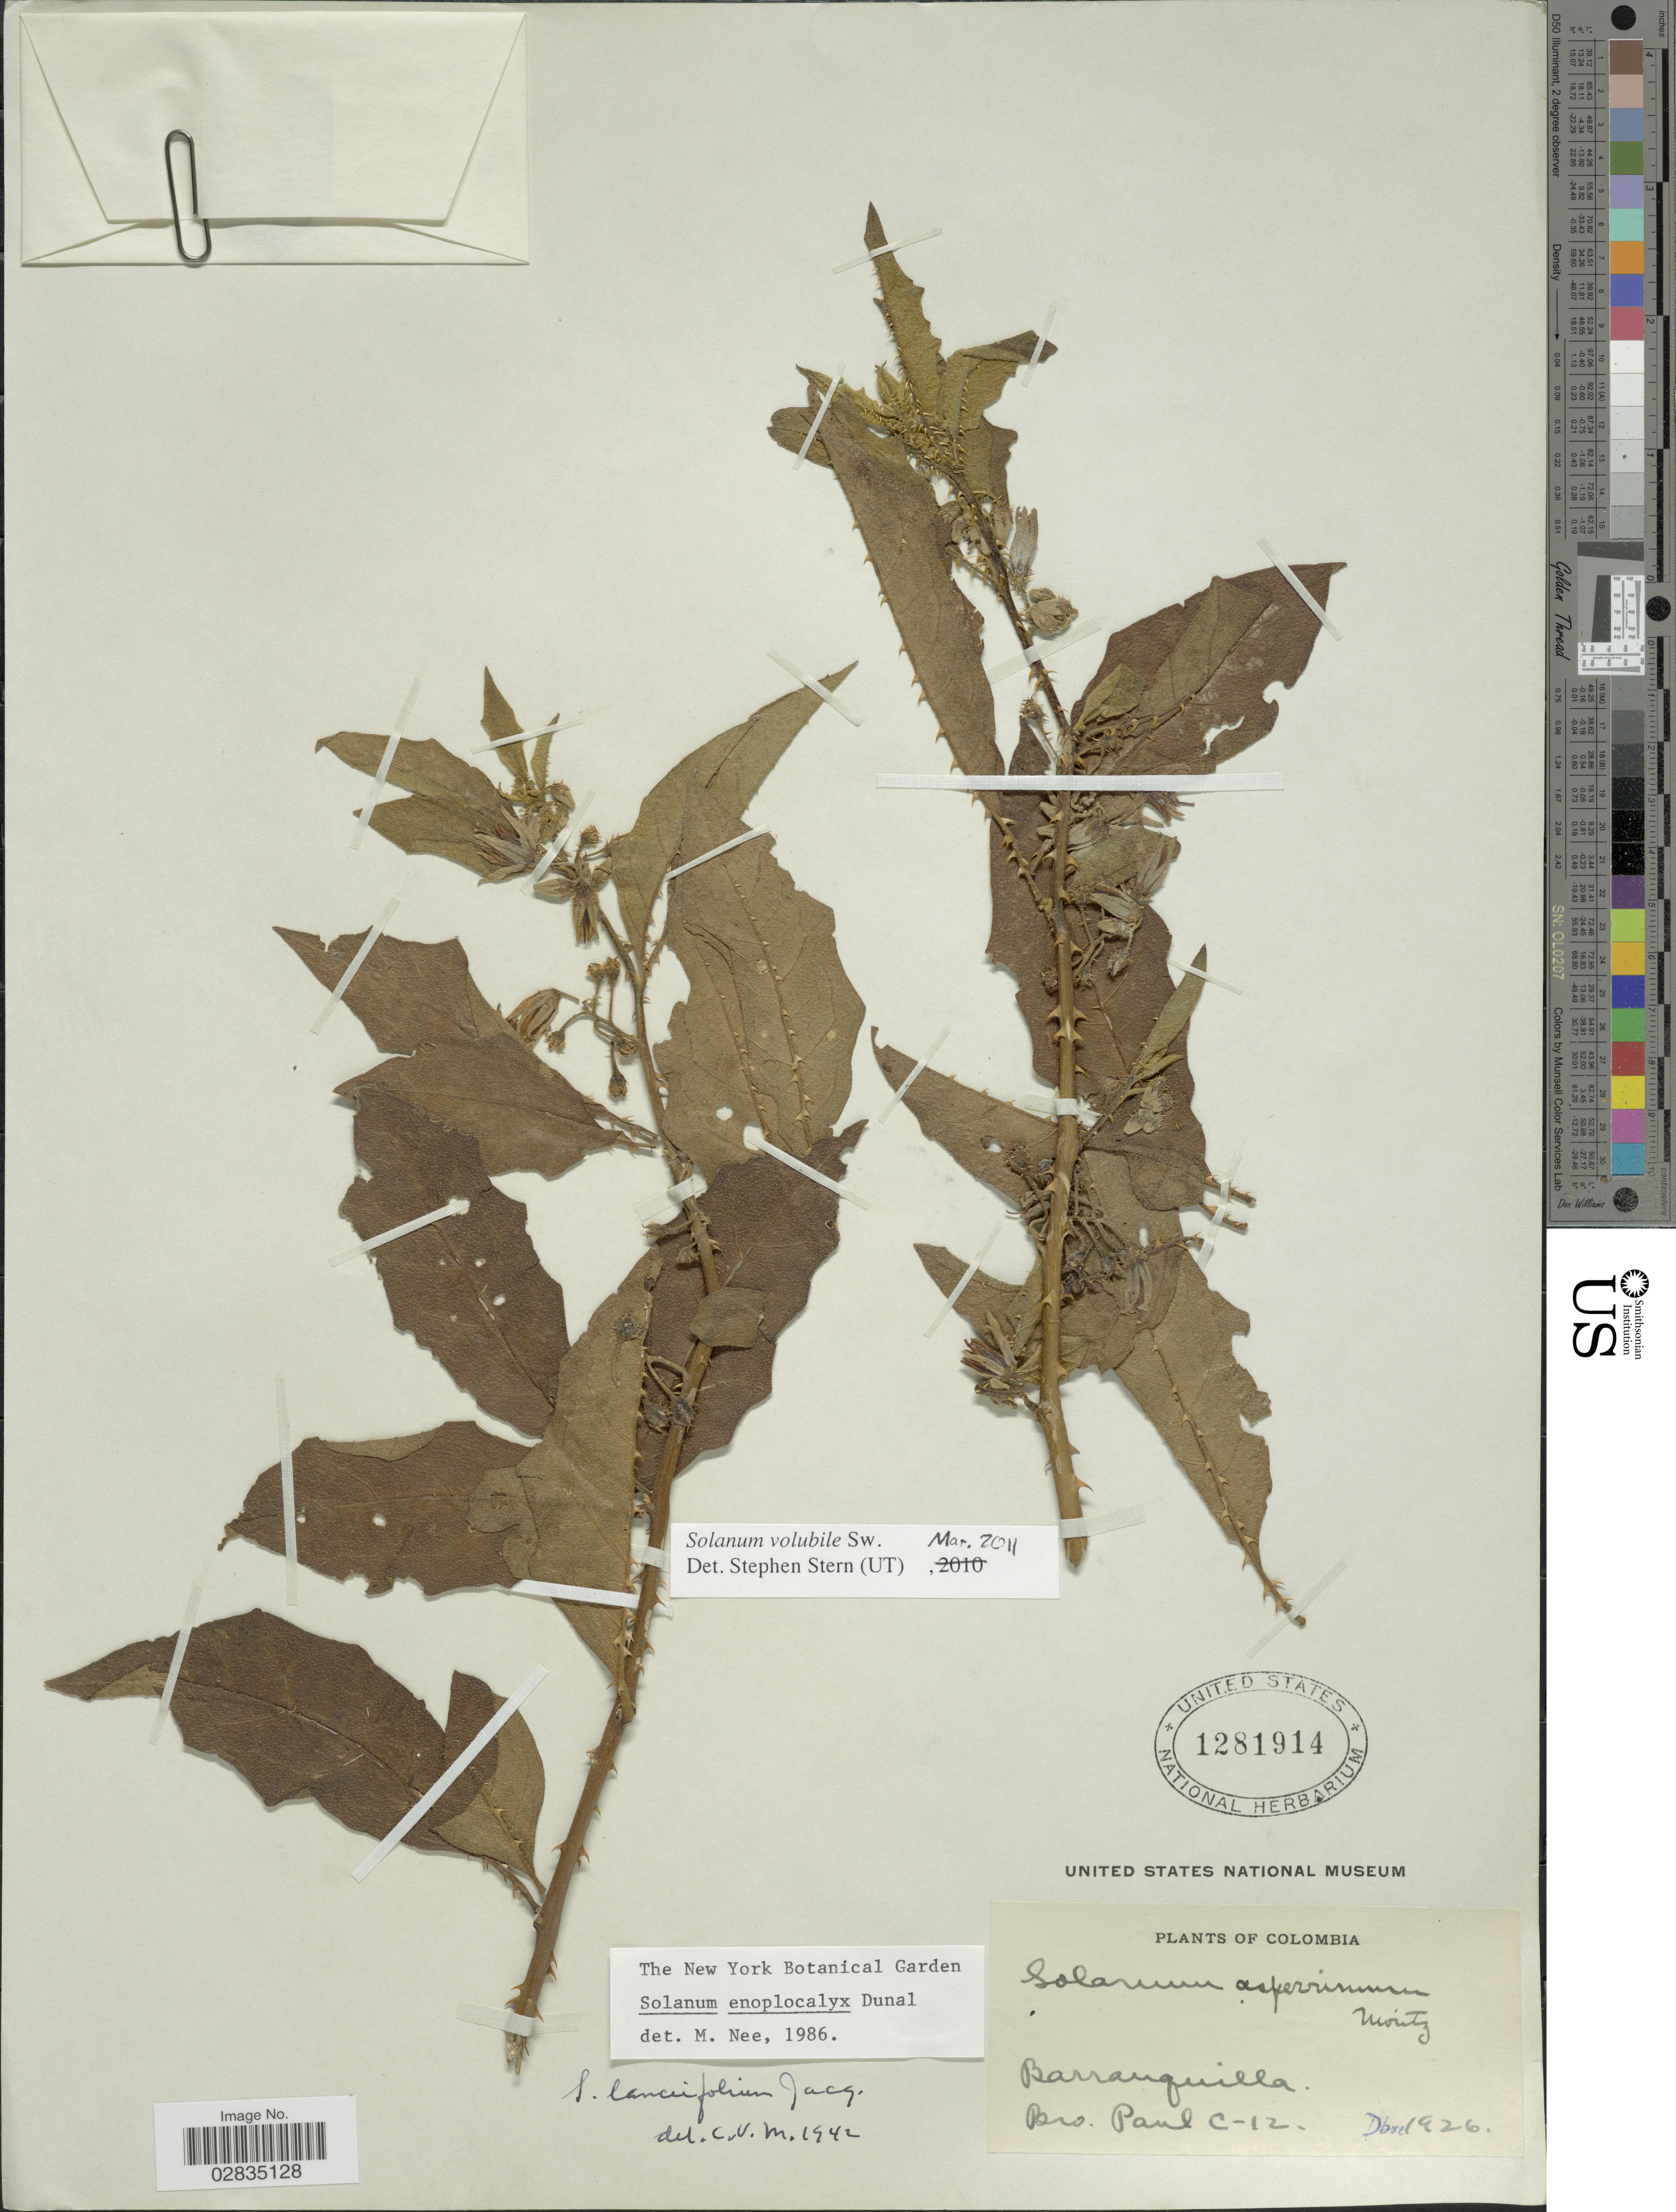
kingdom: Plantae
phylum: Tracheophyta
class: Magnoliopsida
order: Solanales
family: Solanaceae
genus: Solanum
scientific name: Solanum volubile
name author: Sw.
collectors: B. Paul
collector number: C-12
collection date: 1926-12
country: Colombia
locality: Barranquilla.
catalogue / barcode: US 1281914